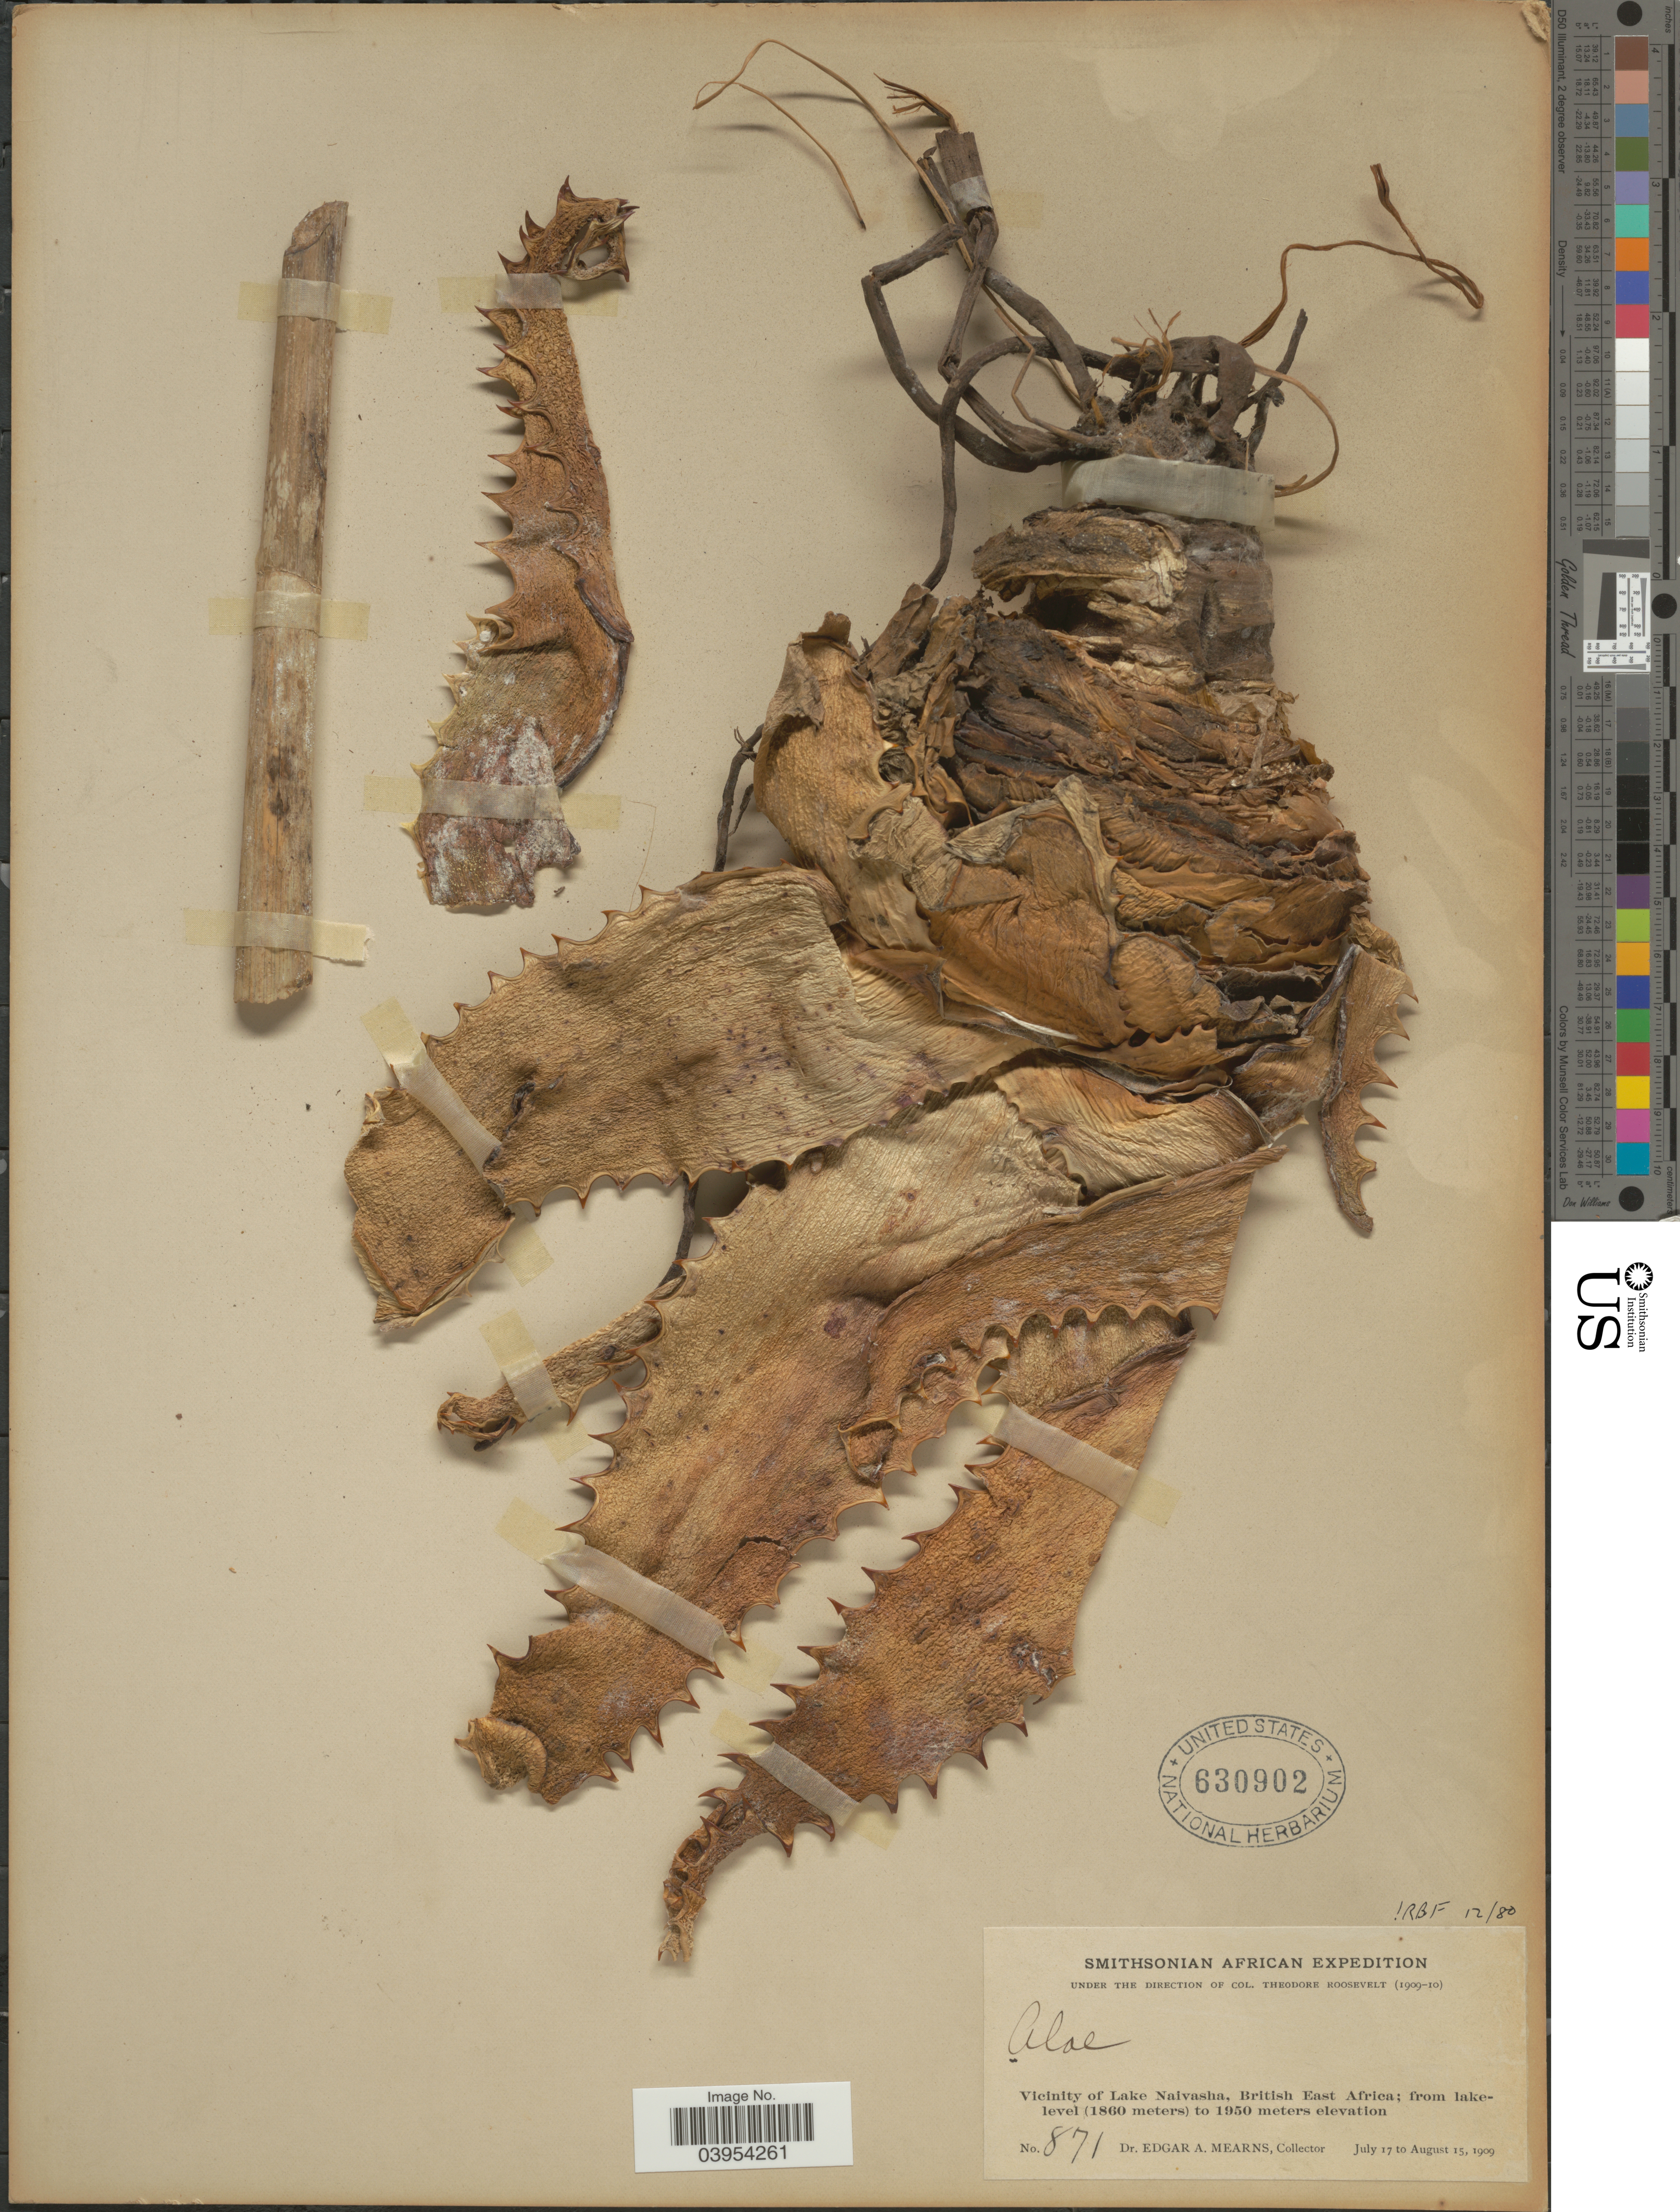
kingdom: Plantae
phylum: Tracheophyta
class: Liliopsida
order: Asparagales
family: Asphodelaceae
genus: Aloe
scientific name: Aloe sp.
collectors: E. A. Mearns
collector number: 871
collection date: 1909-07-17/1909-08-15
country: Kenya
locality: Vicinity of Naivasha, British East Africa.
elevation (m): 1860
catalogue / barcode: US 630902